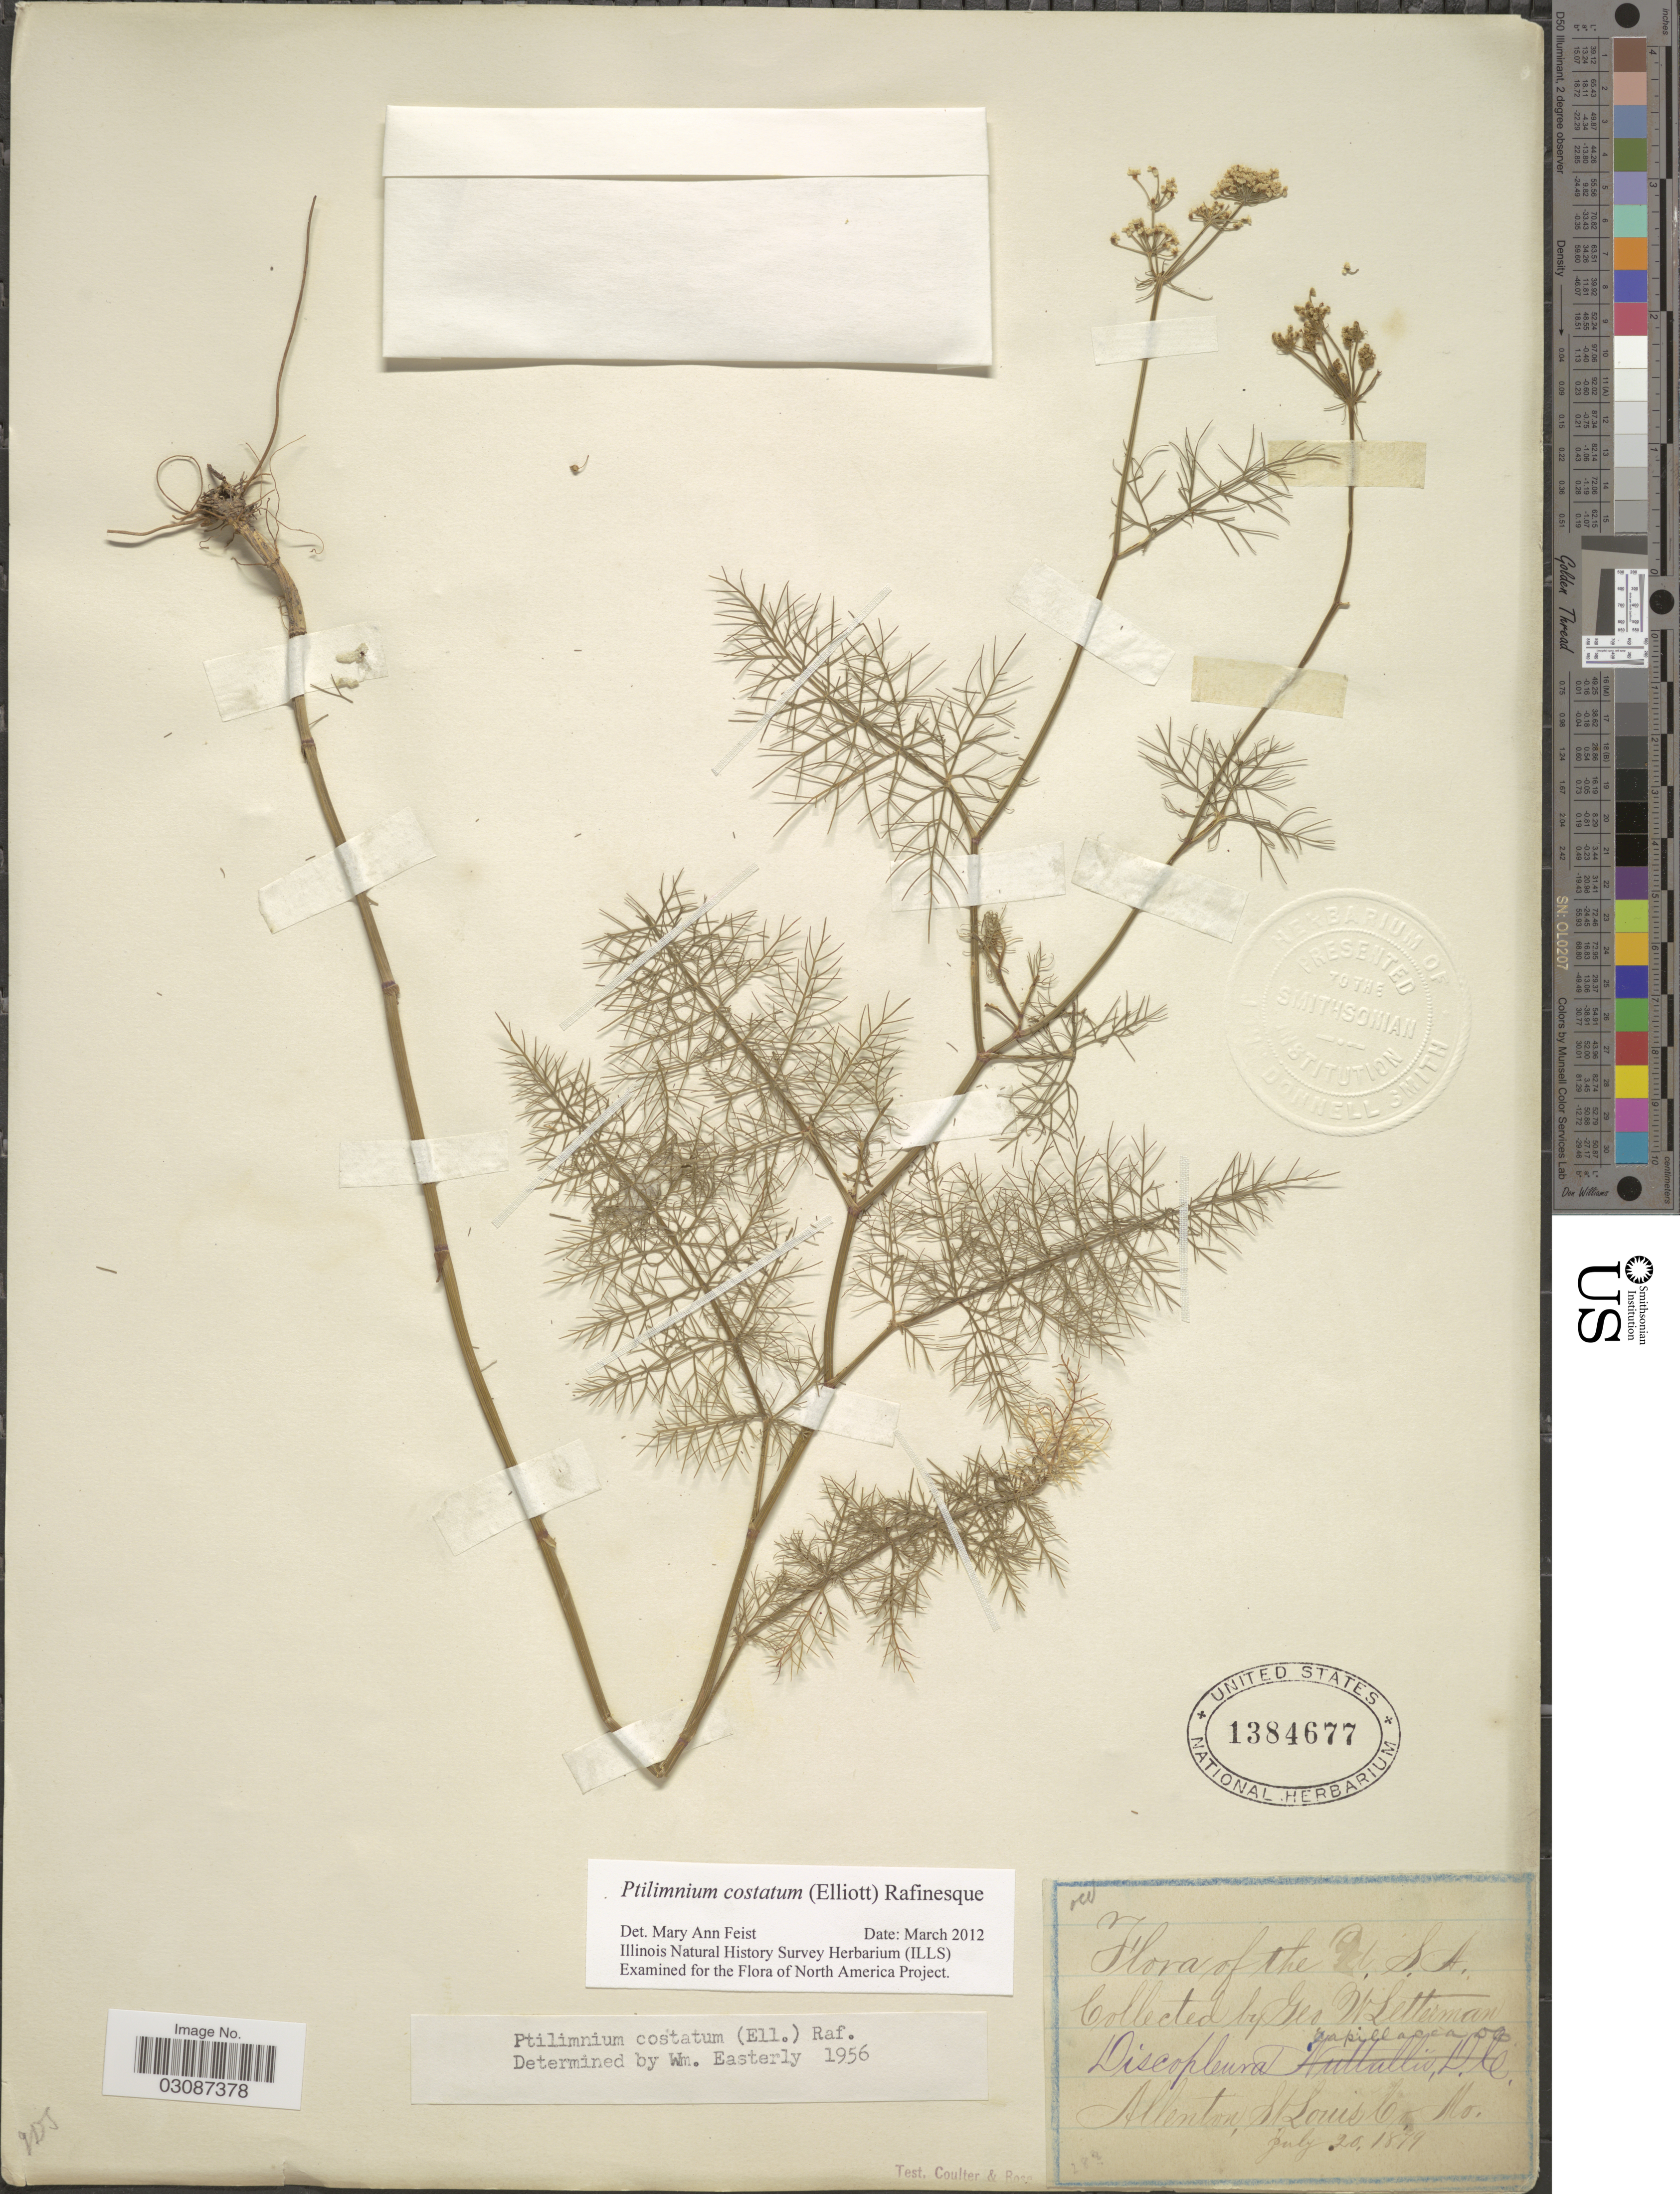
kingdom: Plantae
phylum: Tracheophyta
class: Magnoliopsida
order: Apiales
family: Apiaceae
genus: Ptilimnium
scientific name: Ptilimnium costatum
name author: (Elliott) Raf.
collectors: G. W. Letterman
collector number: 28a?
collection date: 1879-07-20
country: United States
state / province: Missouri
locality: Allenton, St. Louis Co.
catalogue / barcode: US 1384677